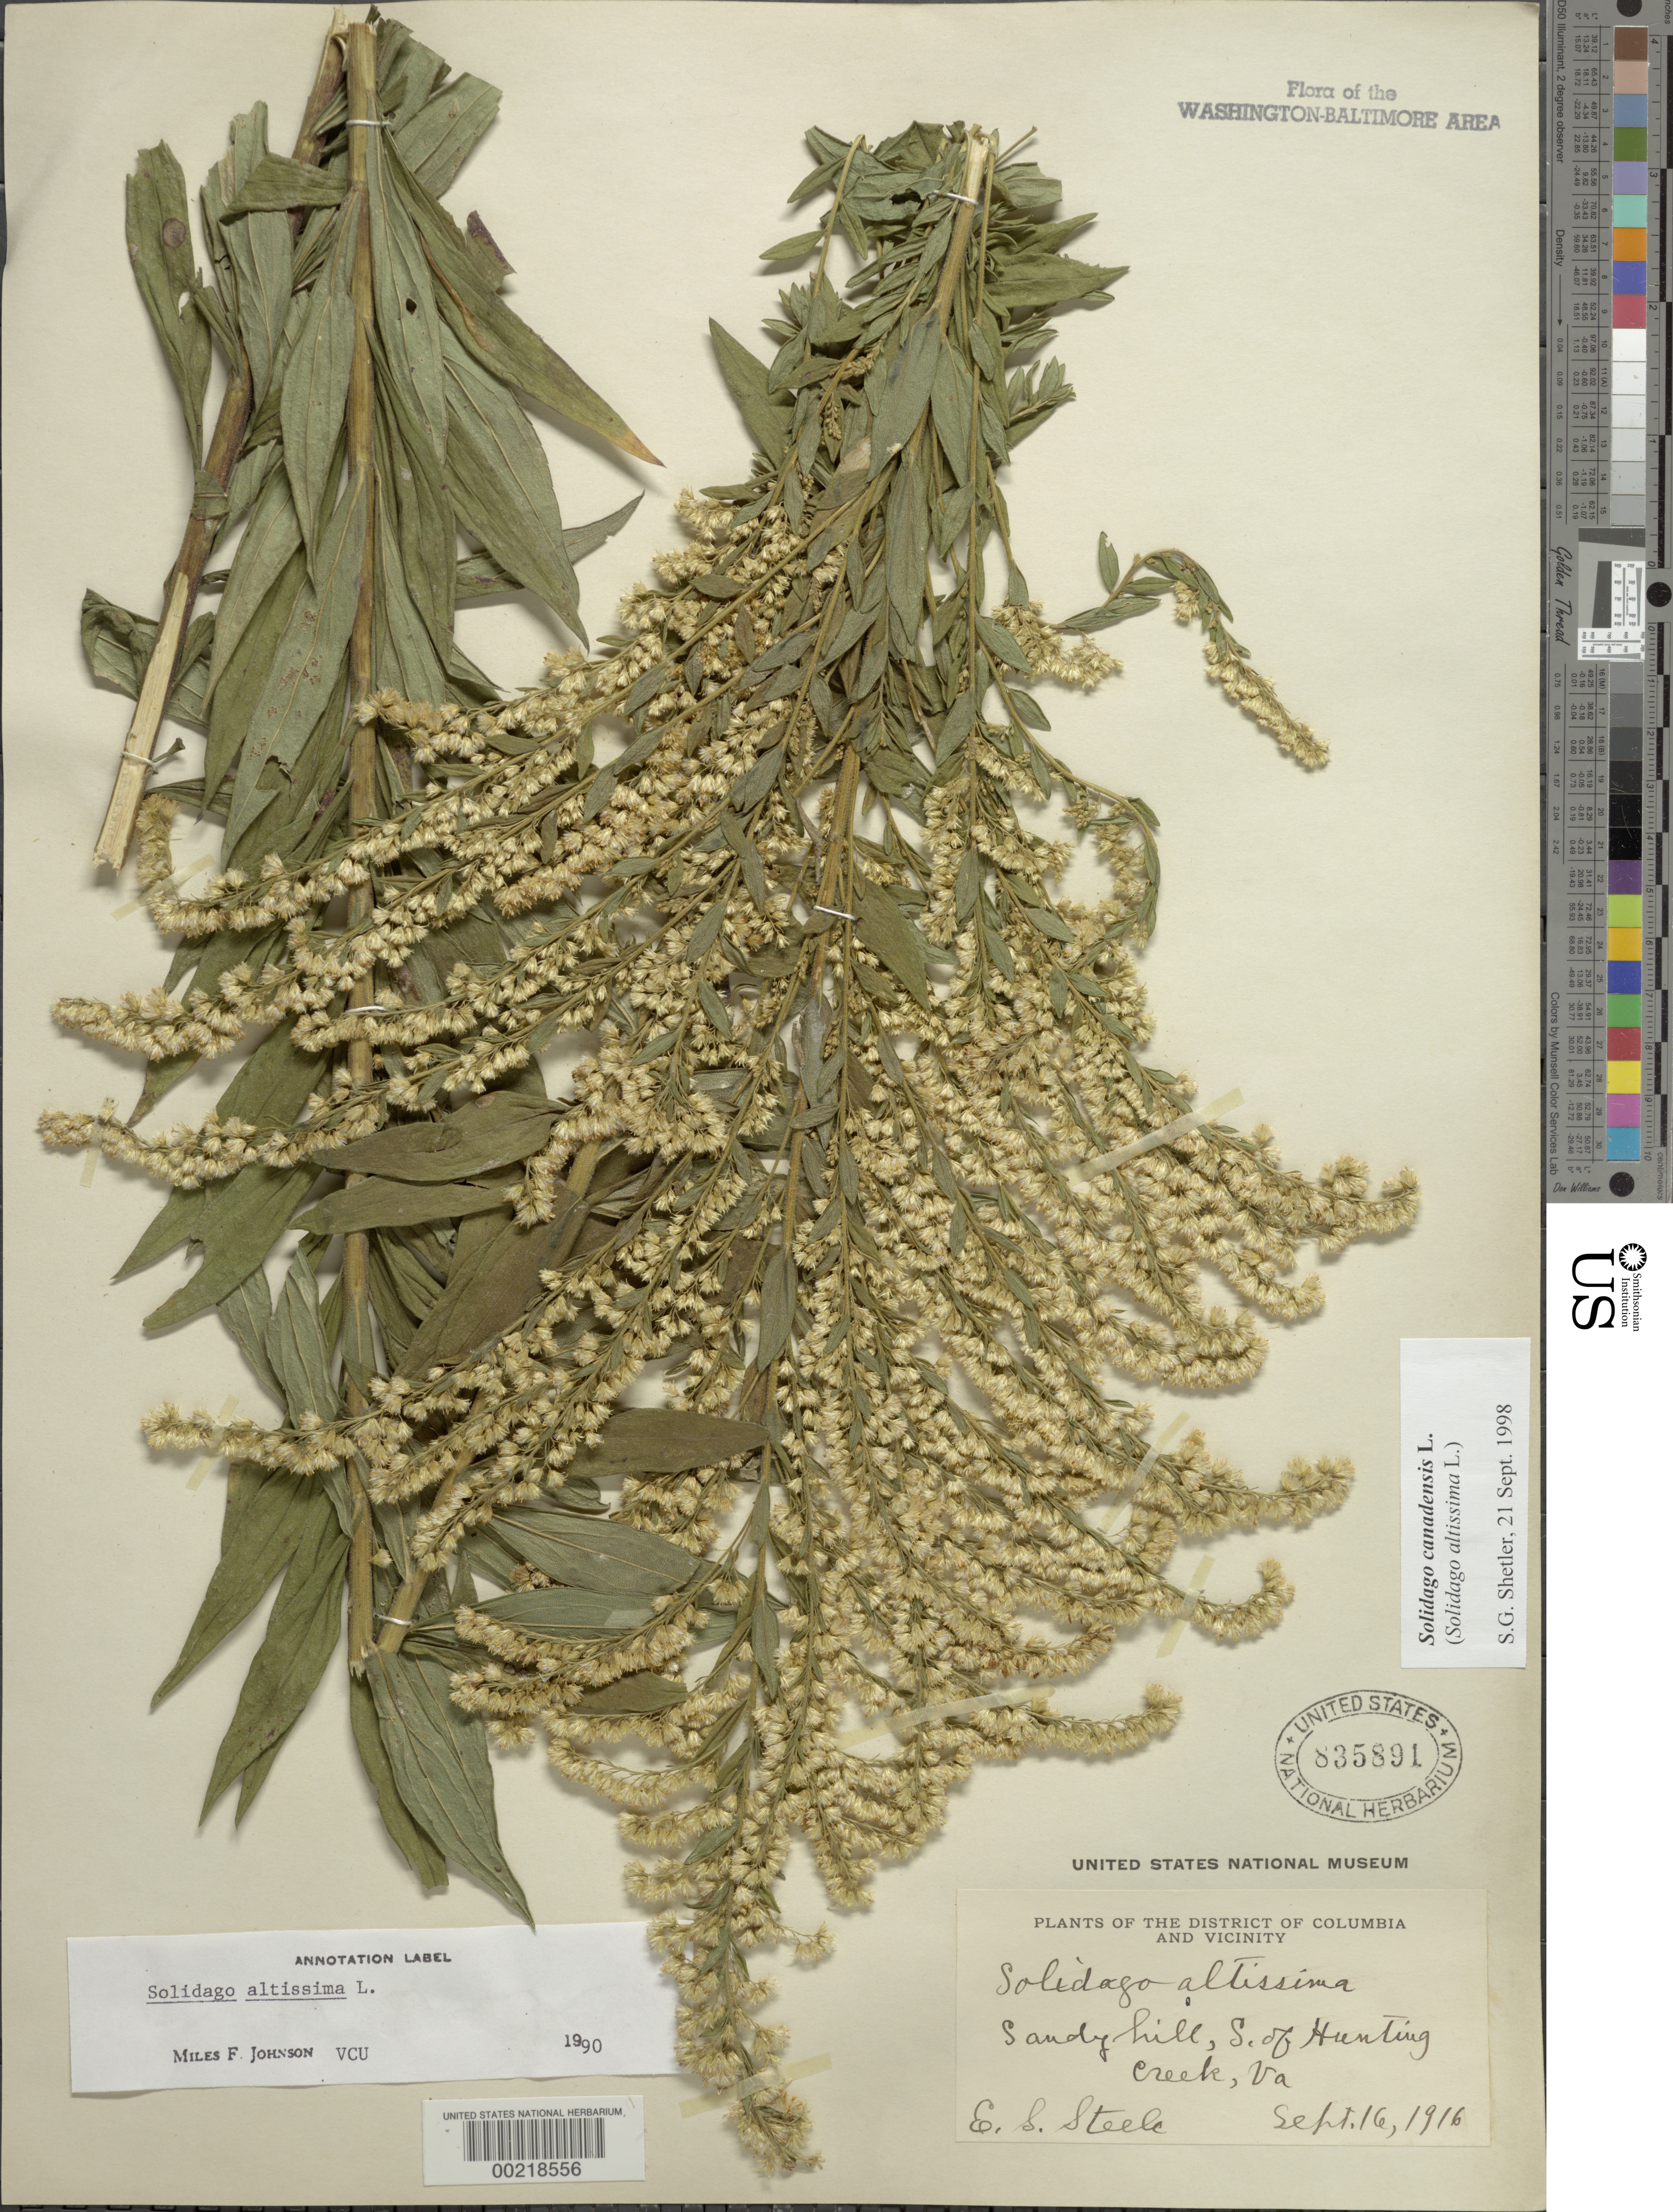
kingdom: Plantae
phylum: Tracheophyta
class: Magnoliopsida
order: Asterales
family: Asteraceae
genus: Solidago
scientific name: Solidago canadensis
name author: L.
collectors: E. Steele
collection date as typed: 16 Sep 1916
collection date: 1916-09-16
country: United States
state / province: Virginia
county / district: Fairfax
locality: South of Hunting Creek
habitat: Sandy hill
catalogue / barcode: US 835391